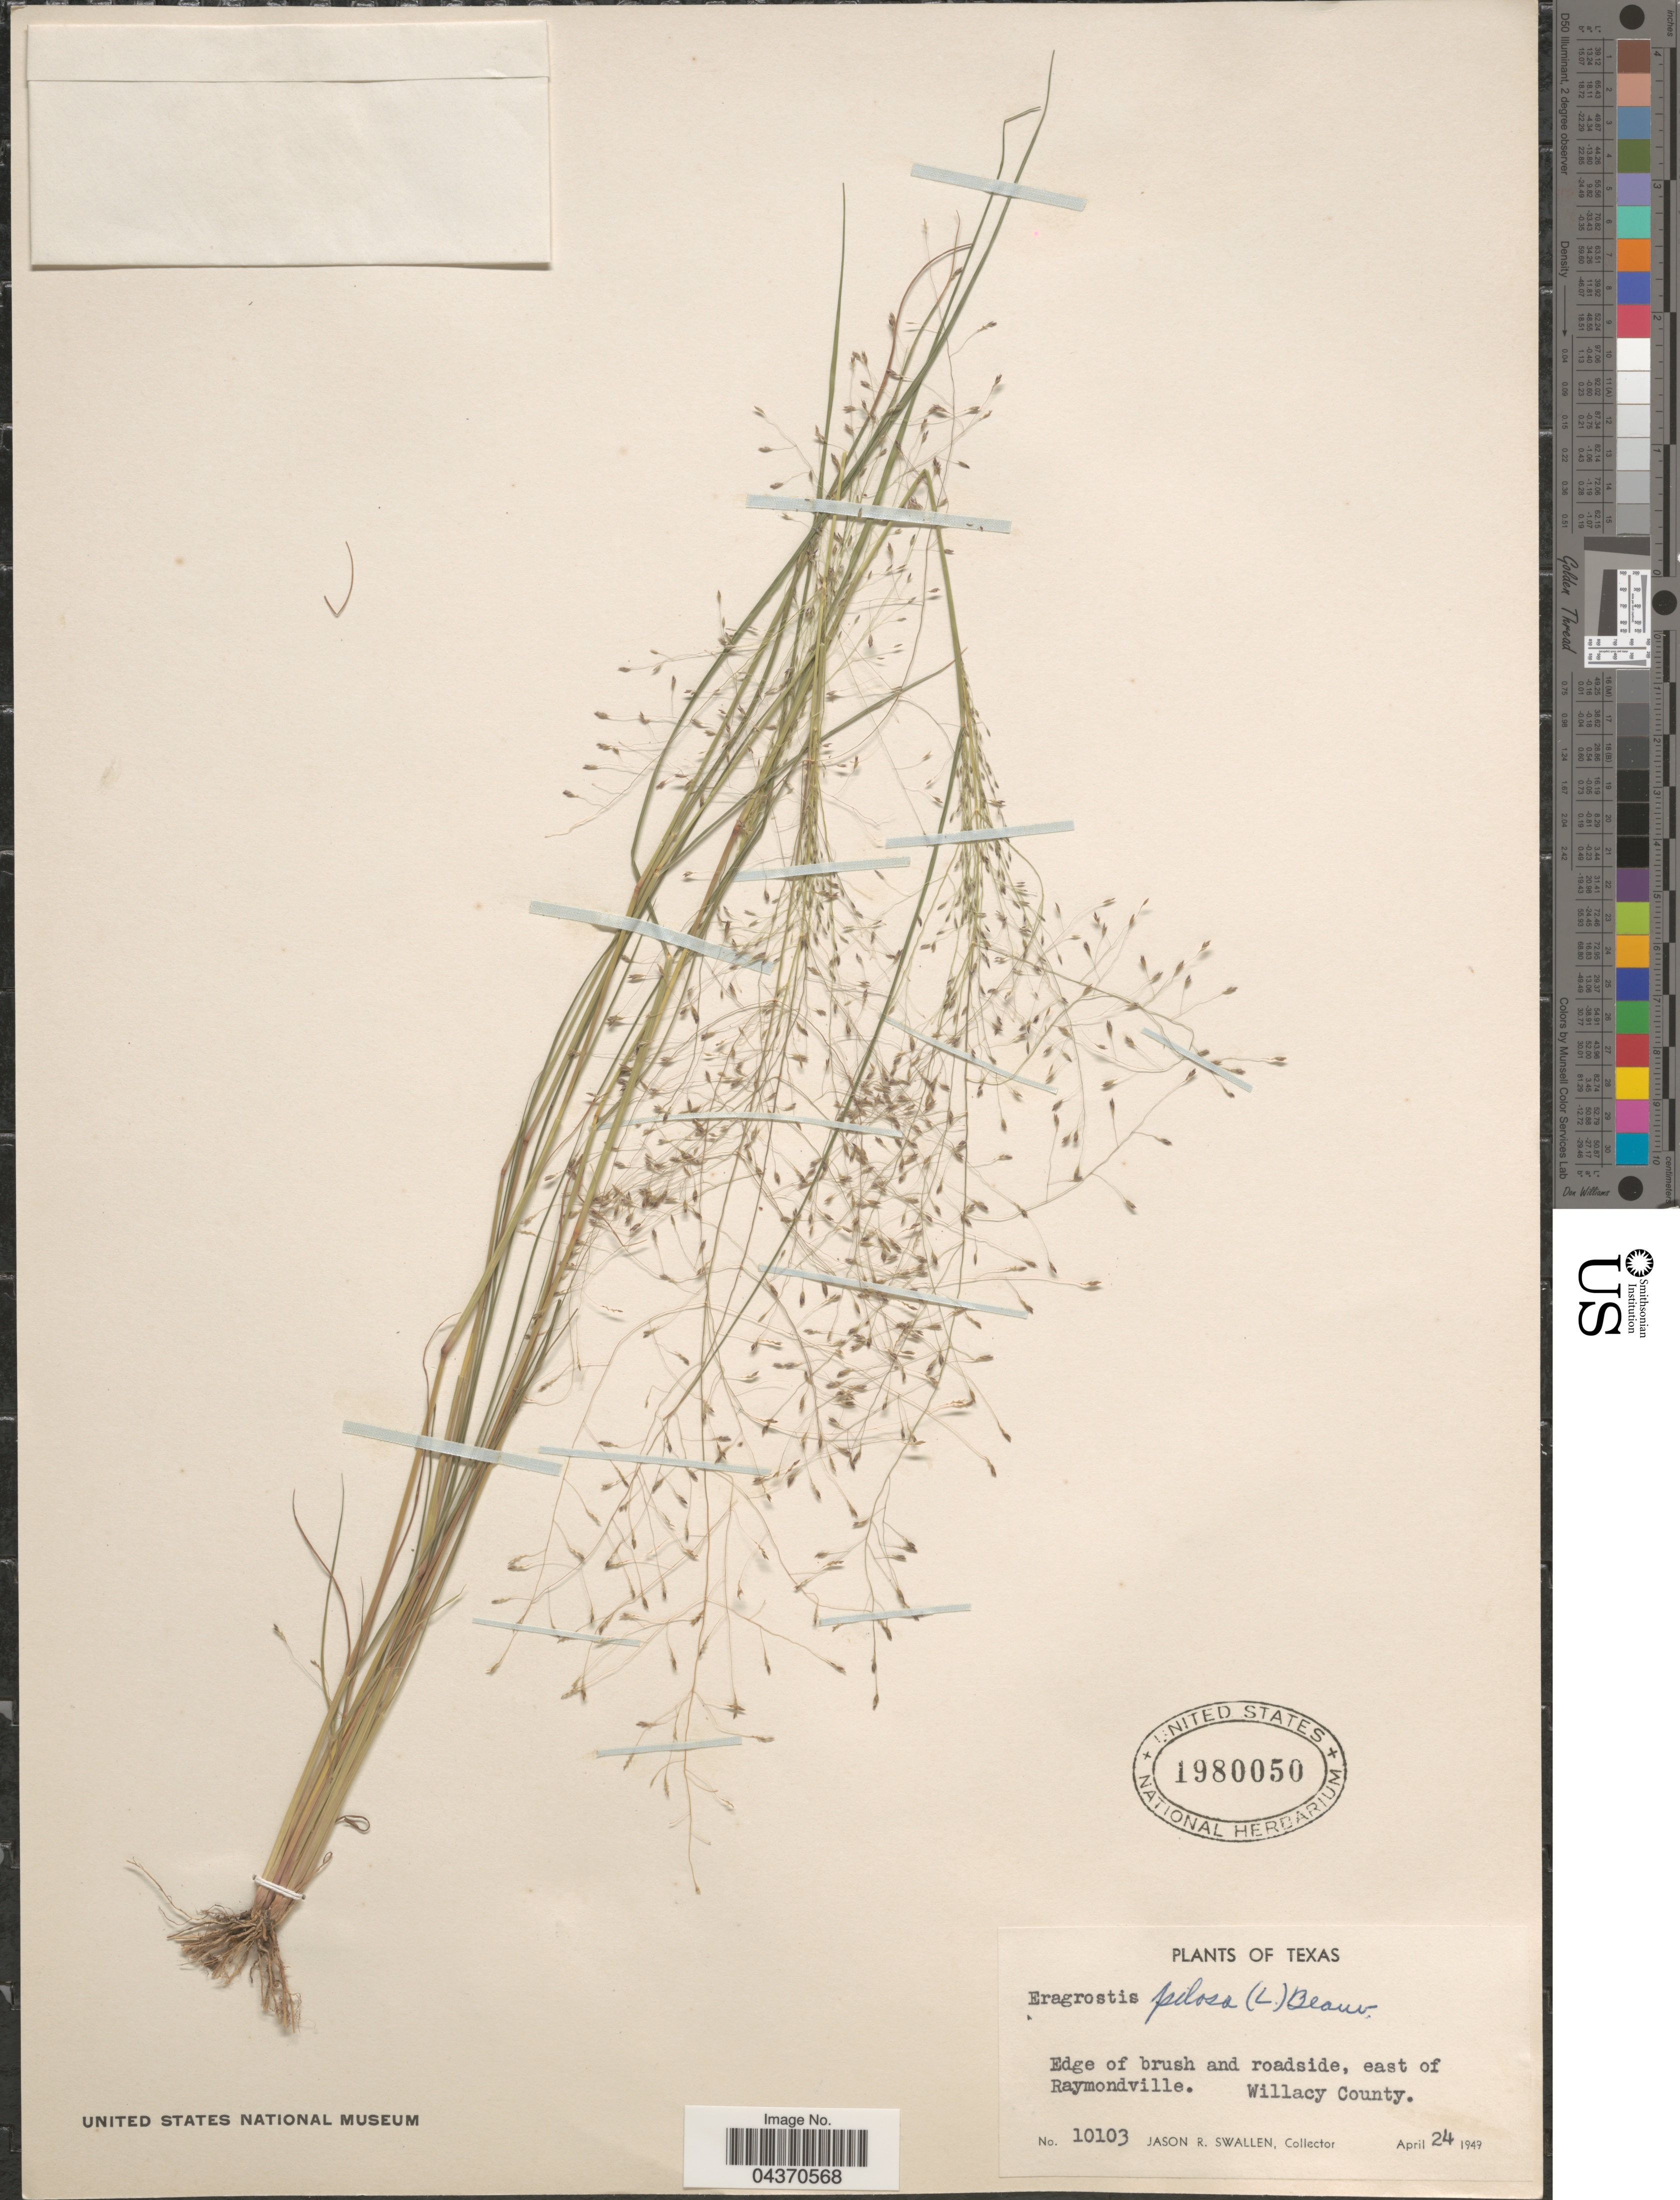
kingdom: Plantae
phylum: Tracheophyta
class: Liliopsida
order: Poales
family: Poaceae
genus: Eragrostis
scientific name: Eragrostis pilosa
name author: (L.) P. Beauv.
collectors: J. R. Swallen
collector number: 10103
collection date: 1949-04-24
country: United States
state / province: Texas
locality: Edge of brush and roadside, east of Raymondville. Willacy County.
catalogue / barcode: US 1980050